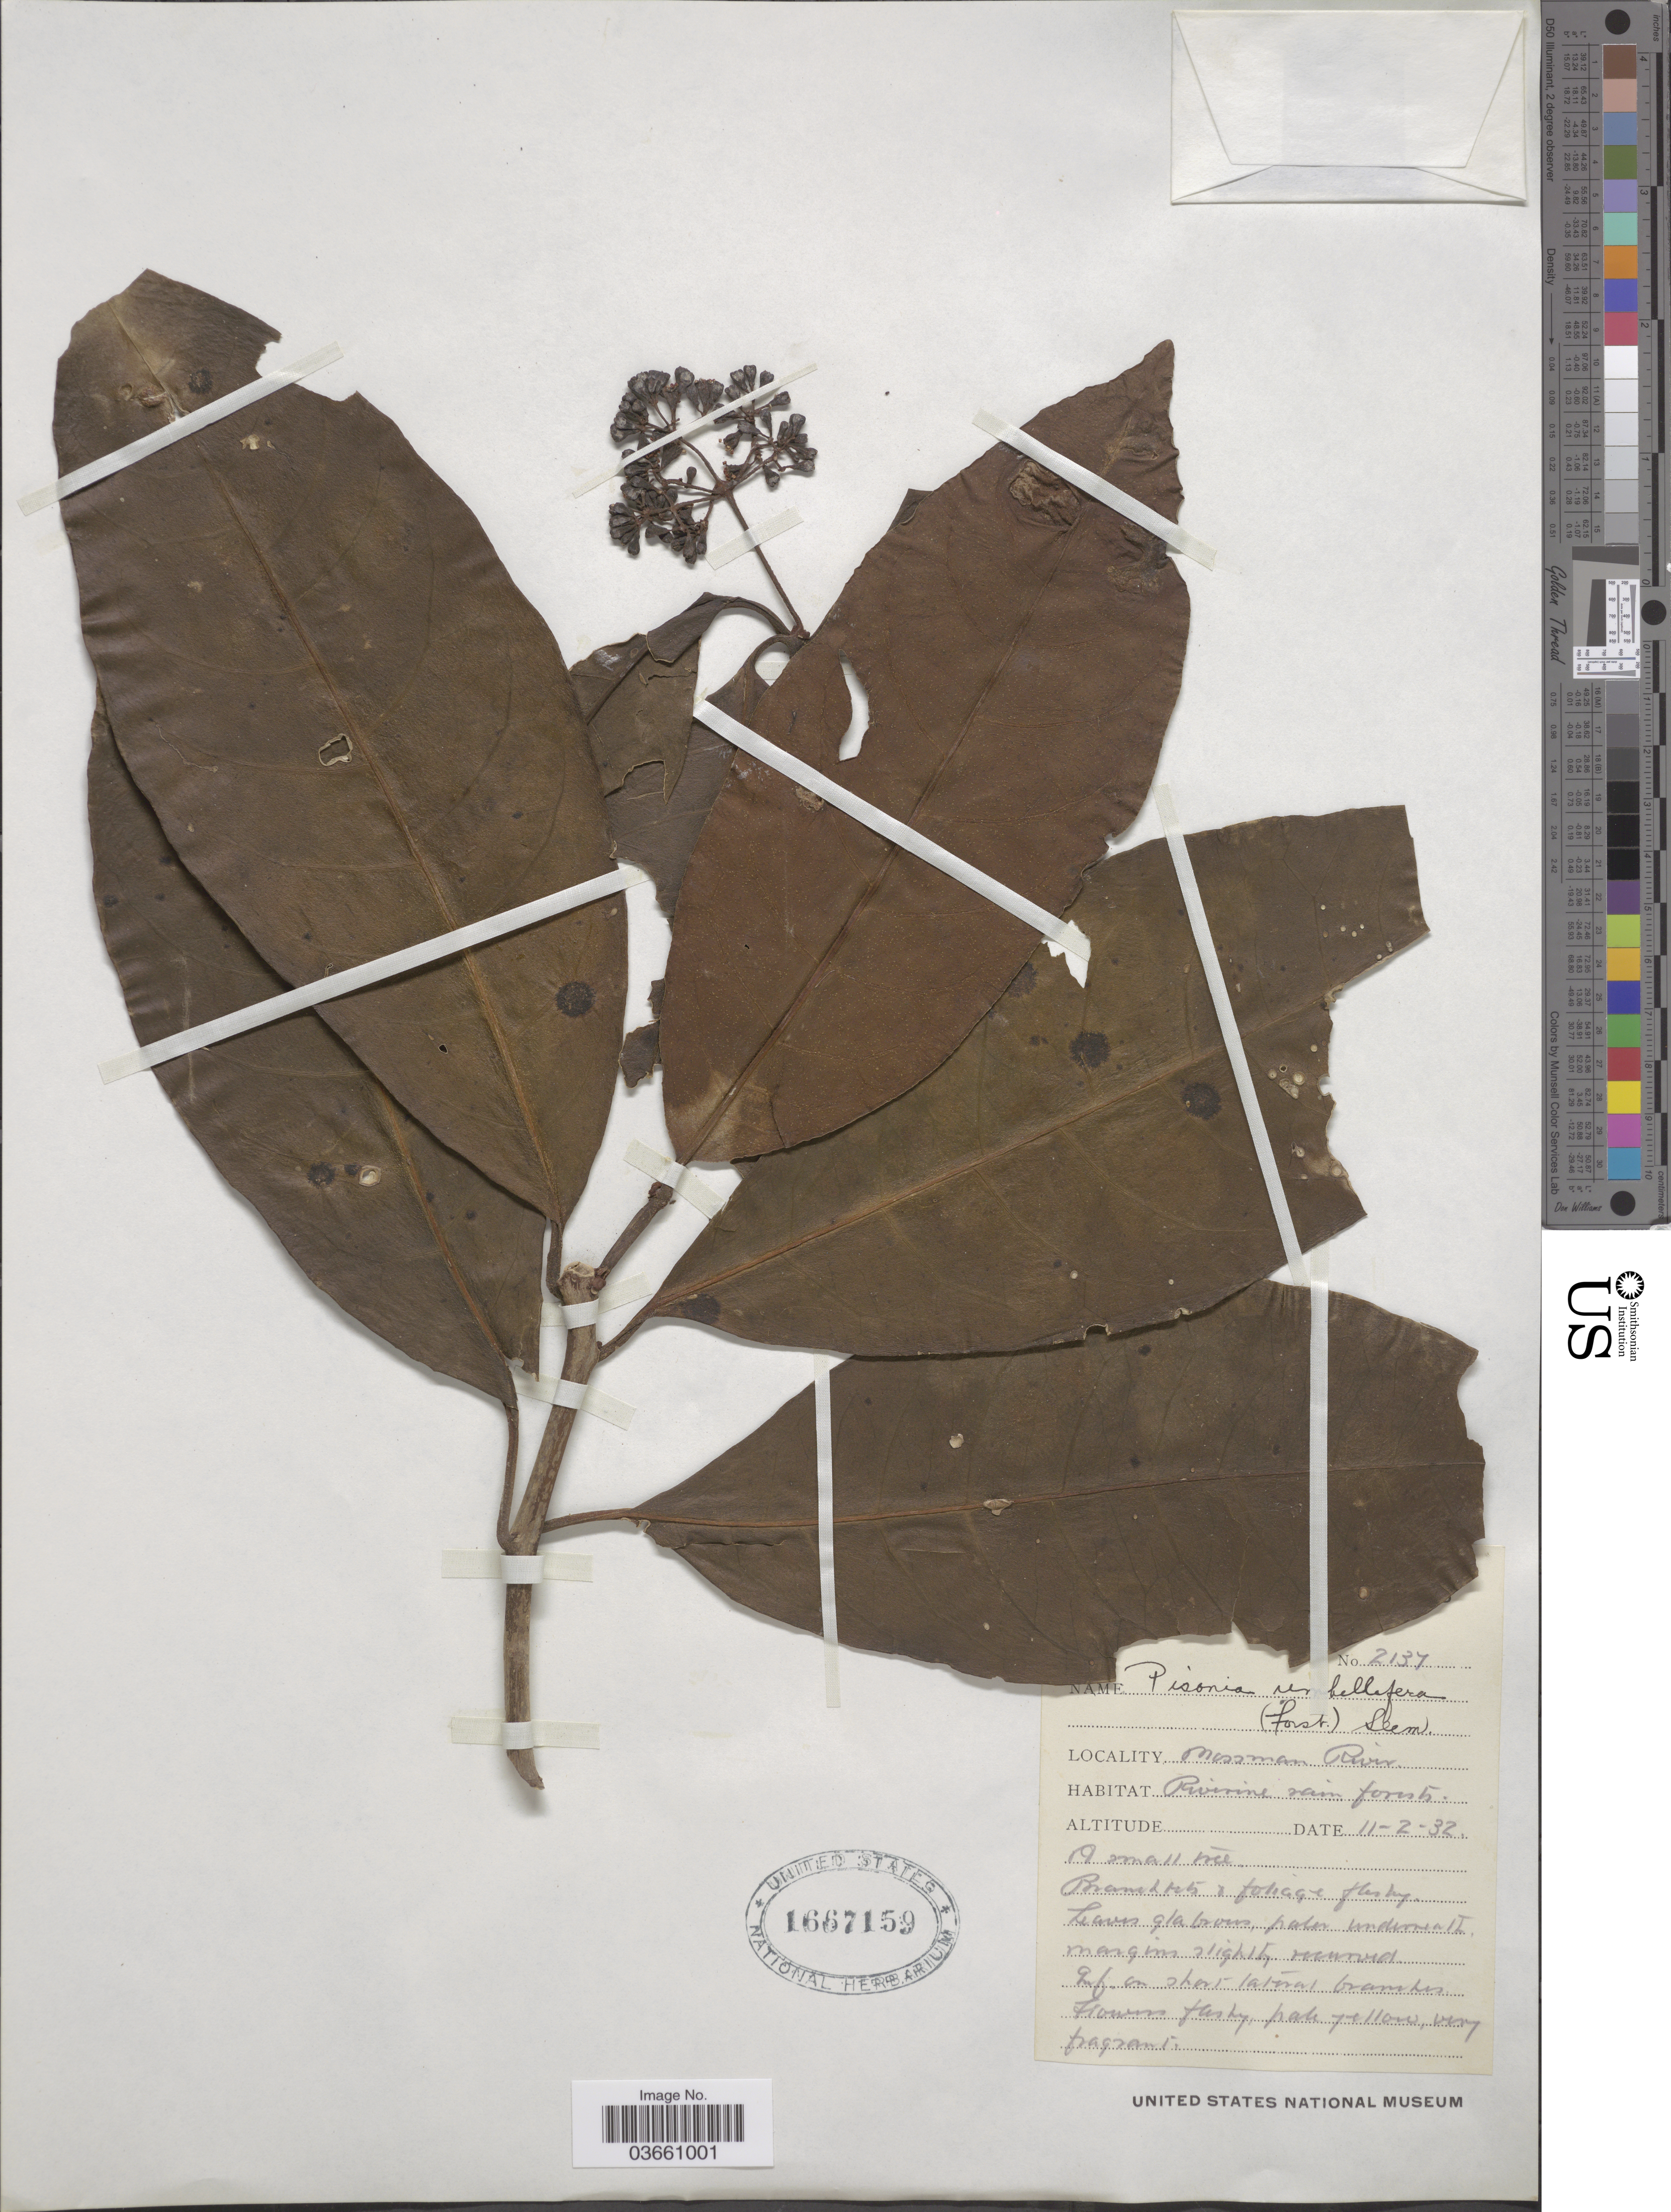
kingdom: Plantae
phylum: Tracheophyta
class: Magnoliopsida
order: Caryophyllales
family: Nyctaginaceae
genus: Pisonia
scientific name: Pisonia umbellifera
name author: (J.R. Forst. & G. Forst.) Seem.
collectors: L. J. Brass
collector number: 2137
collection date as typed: Transcribed d/m/y: 11/2/32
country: Australia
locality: Mossman River.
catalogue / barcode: US 1667159